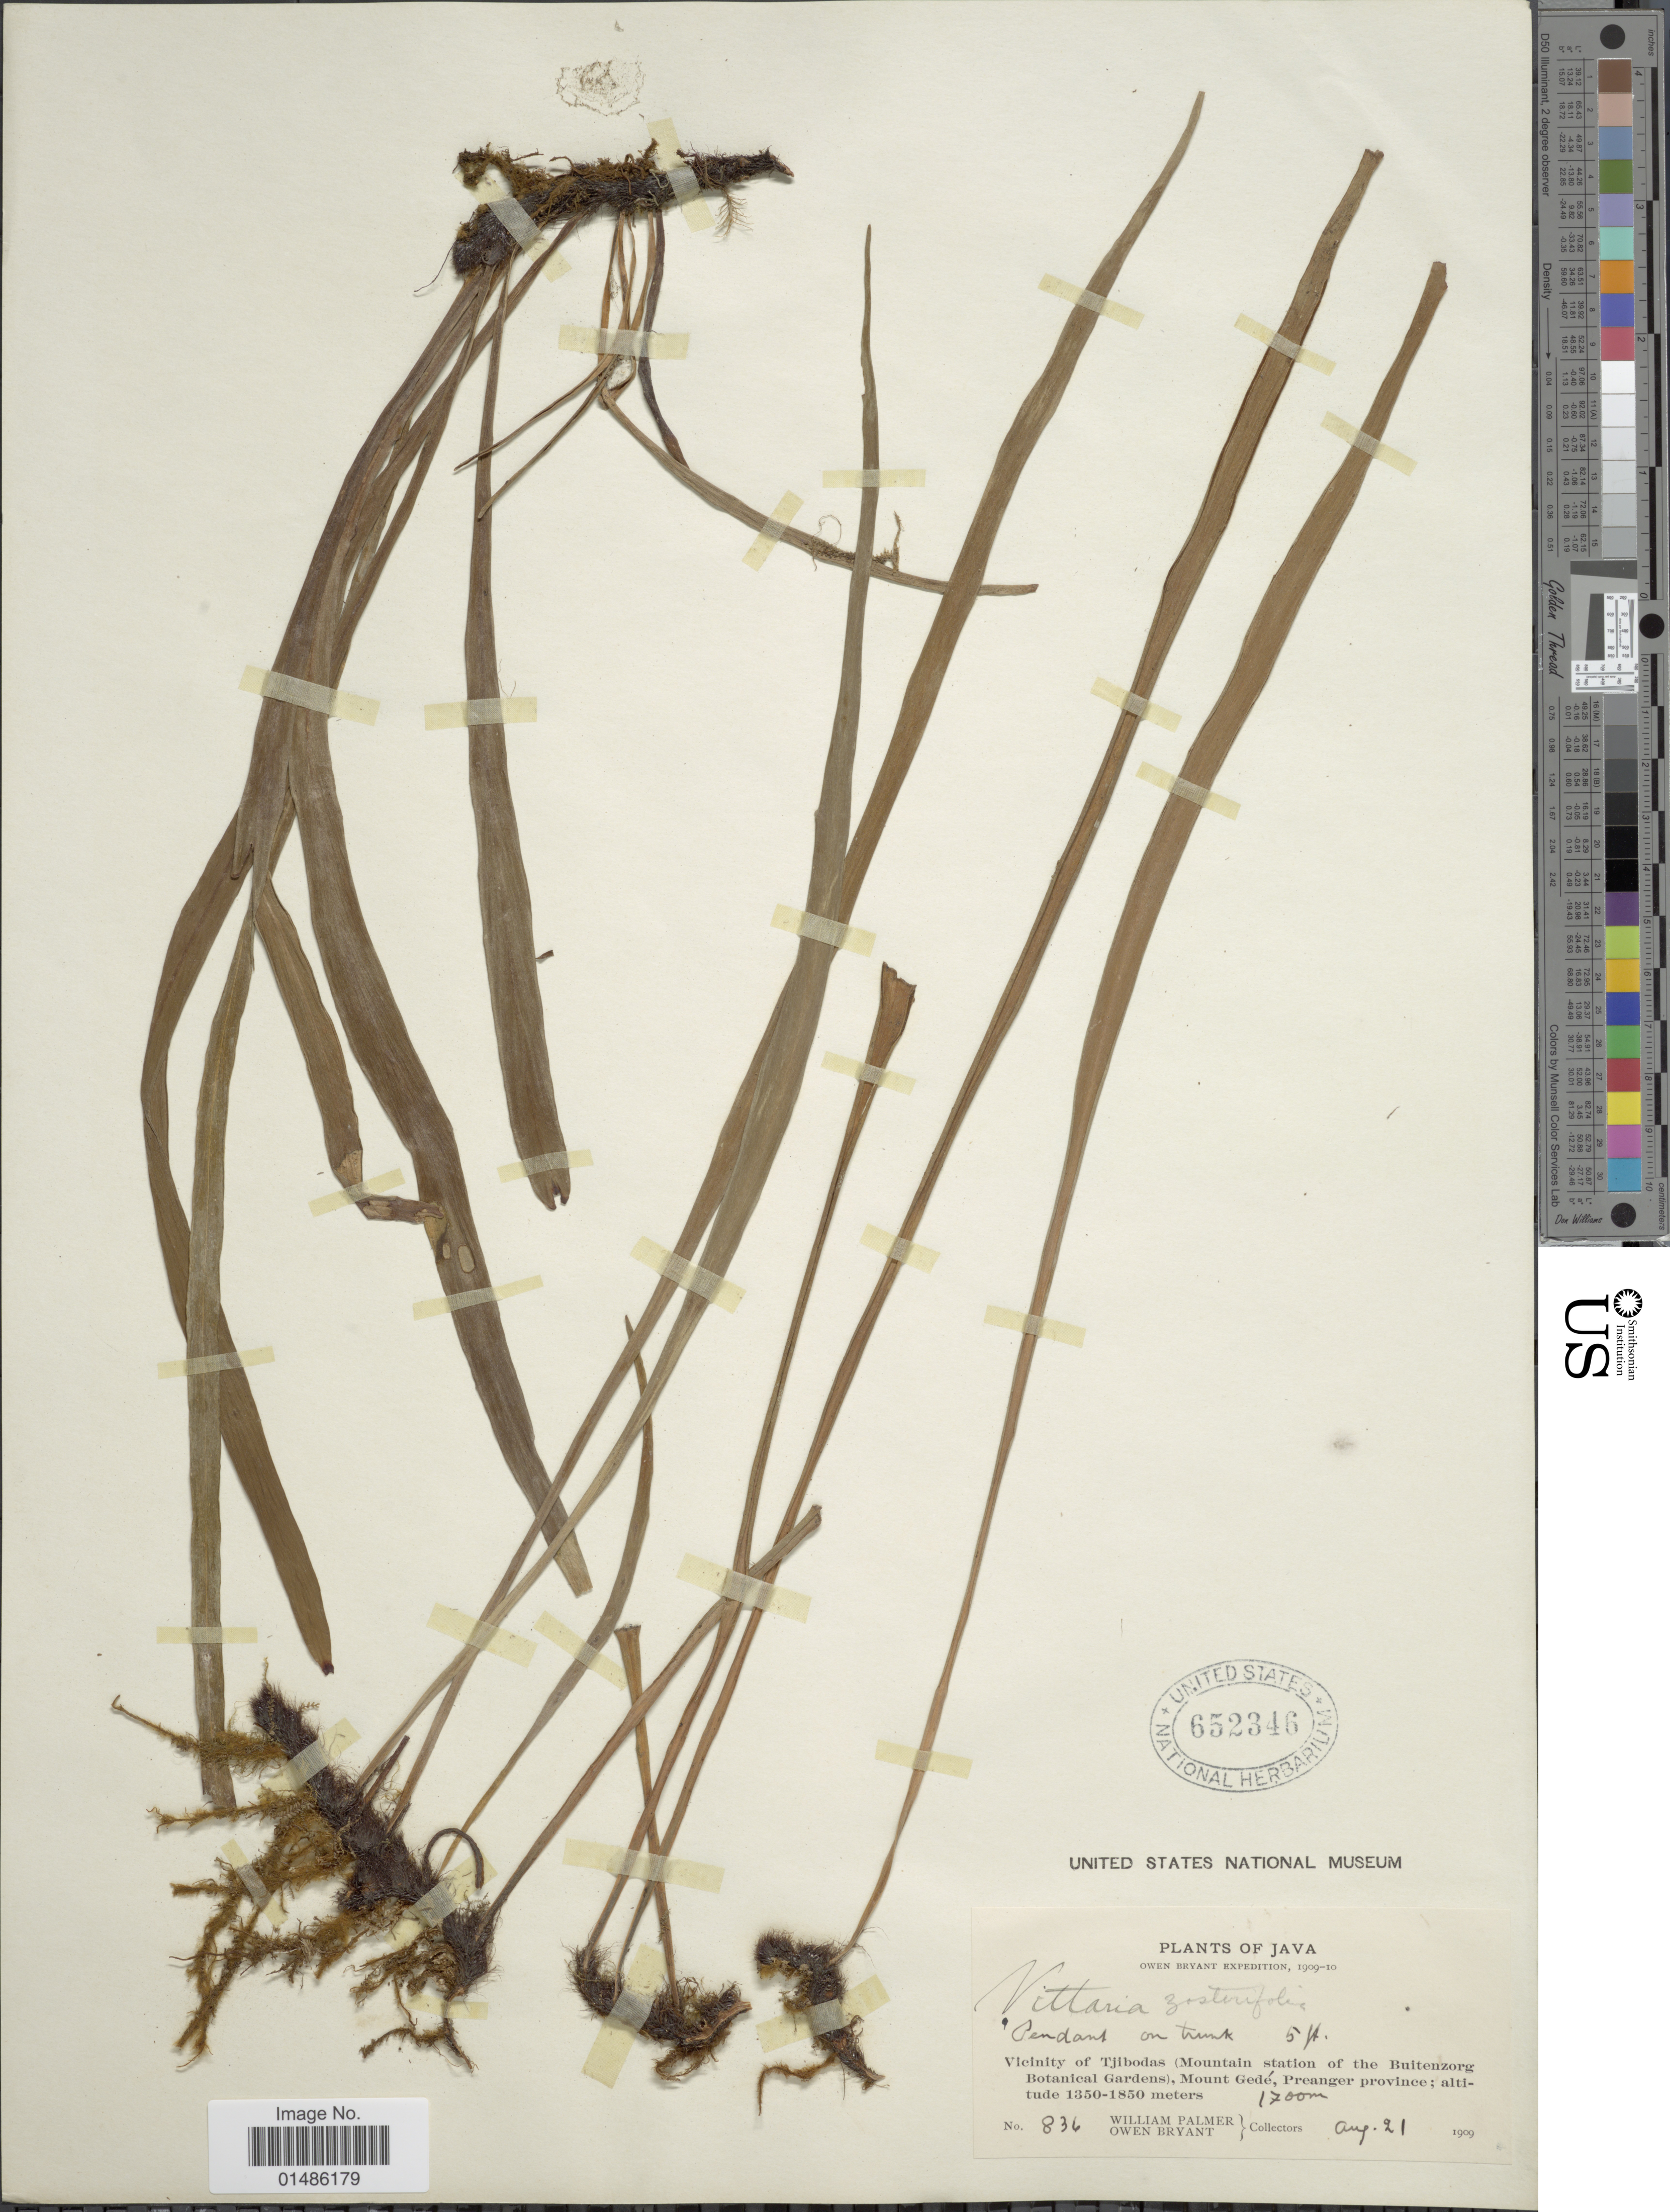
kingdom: Plantae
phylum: Tracheophyta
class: Polypodiopsida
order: Polypodiales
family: Pteridaceae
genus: Haplopteris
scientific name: Haplopteris zosterifolia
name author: (Willd.) E.H. Crane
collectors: W. Palmer & O. Bryant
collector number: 836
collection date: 1909-08-21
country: Indonesia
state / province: Java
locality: Vicinity of Tjibodas (Mountain station of the Buitenzorg Botanical Gardens), Mount Gedé, Preanger province.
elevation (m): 1700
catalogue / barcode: US 652346